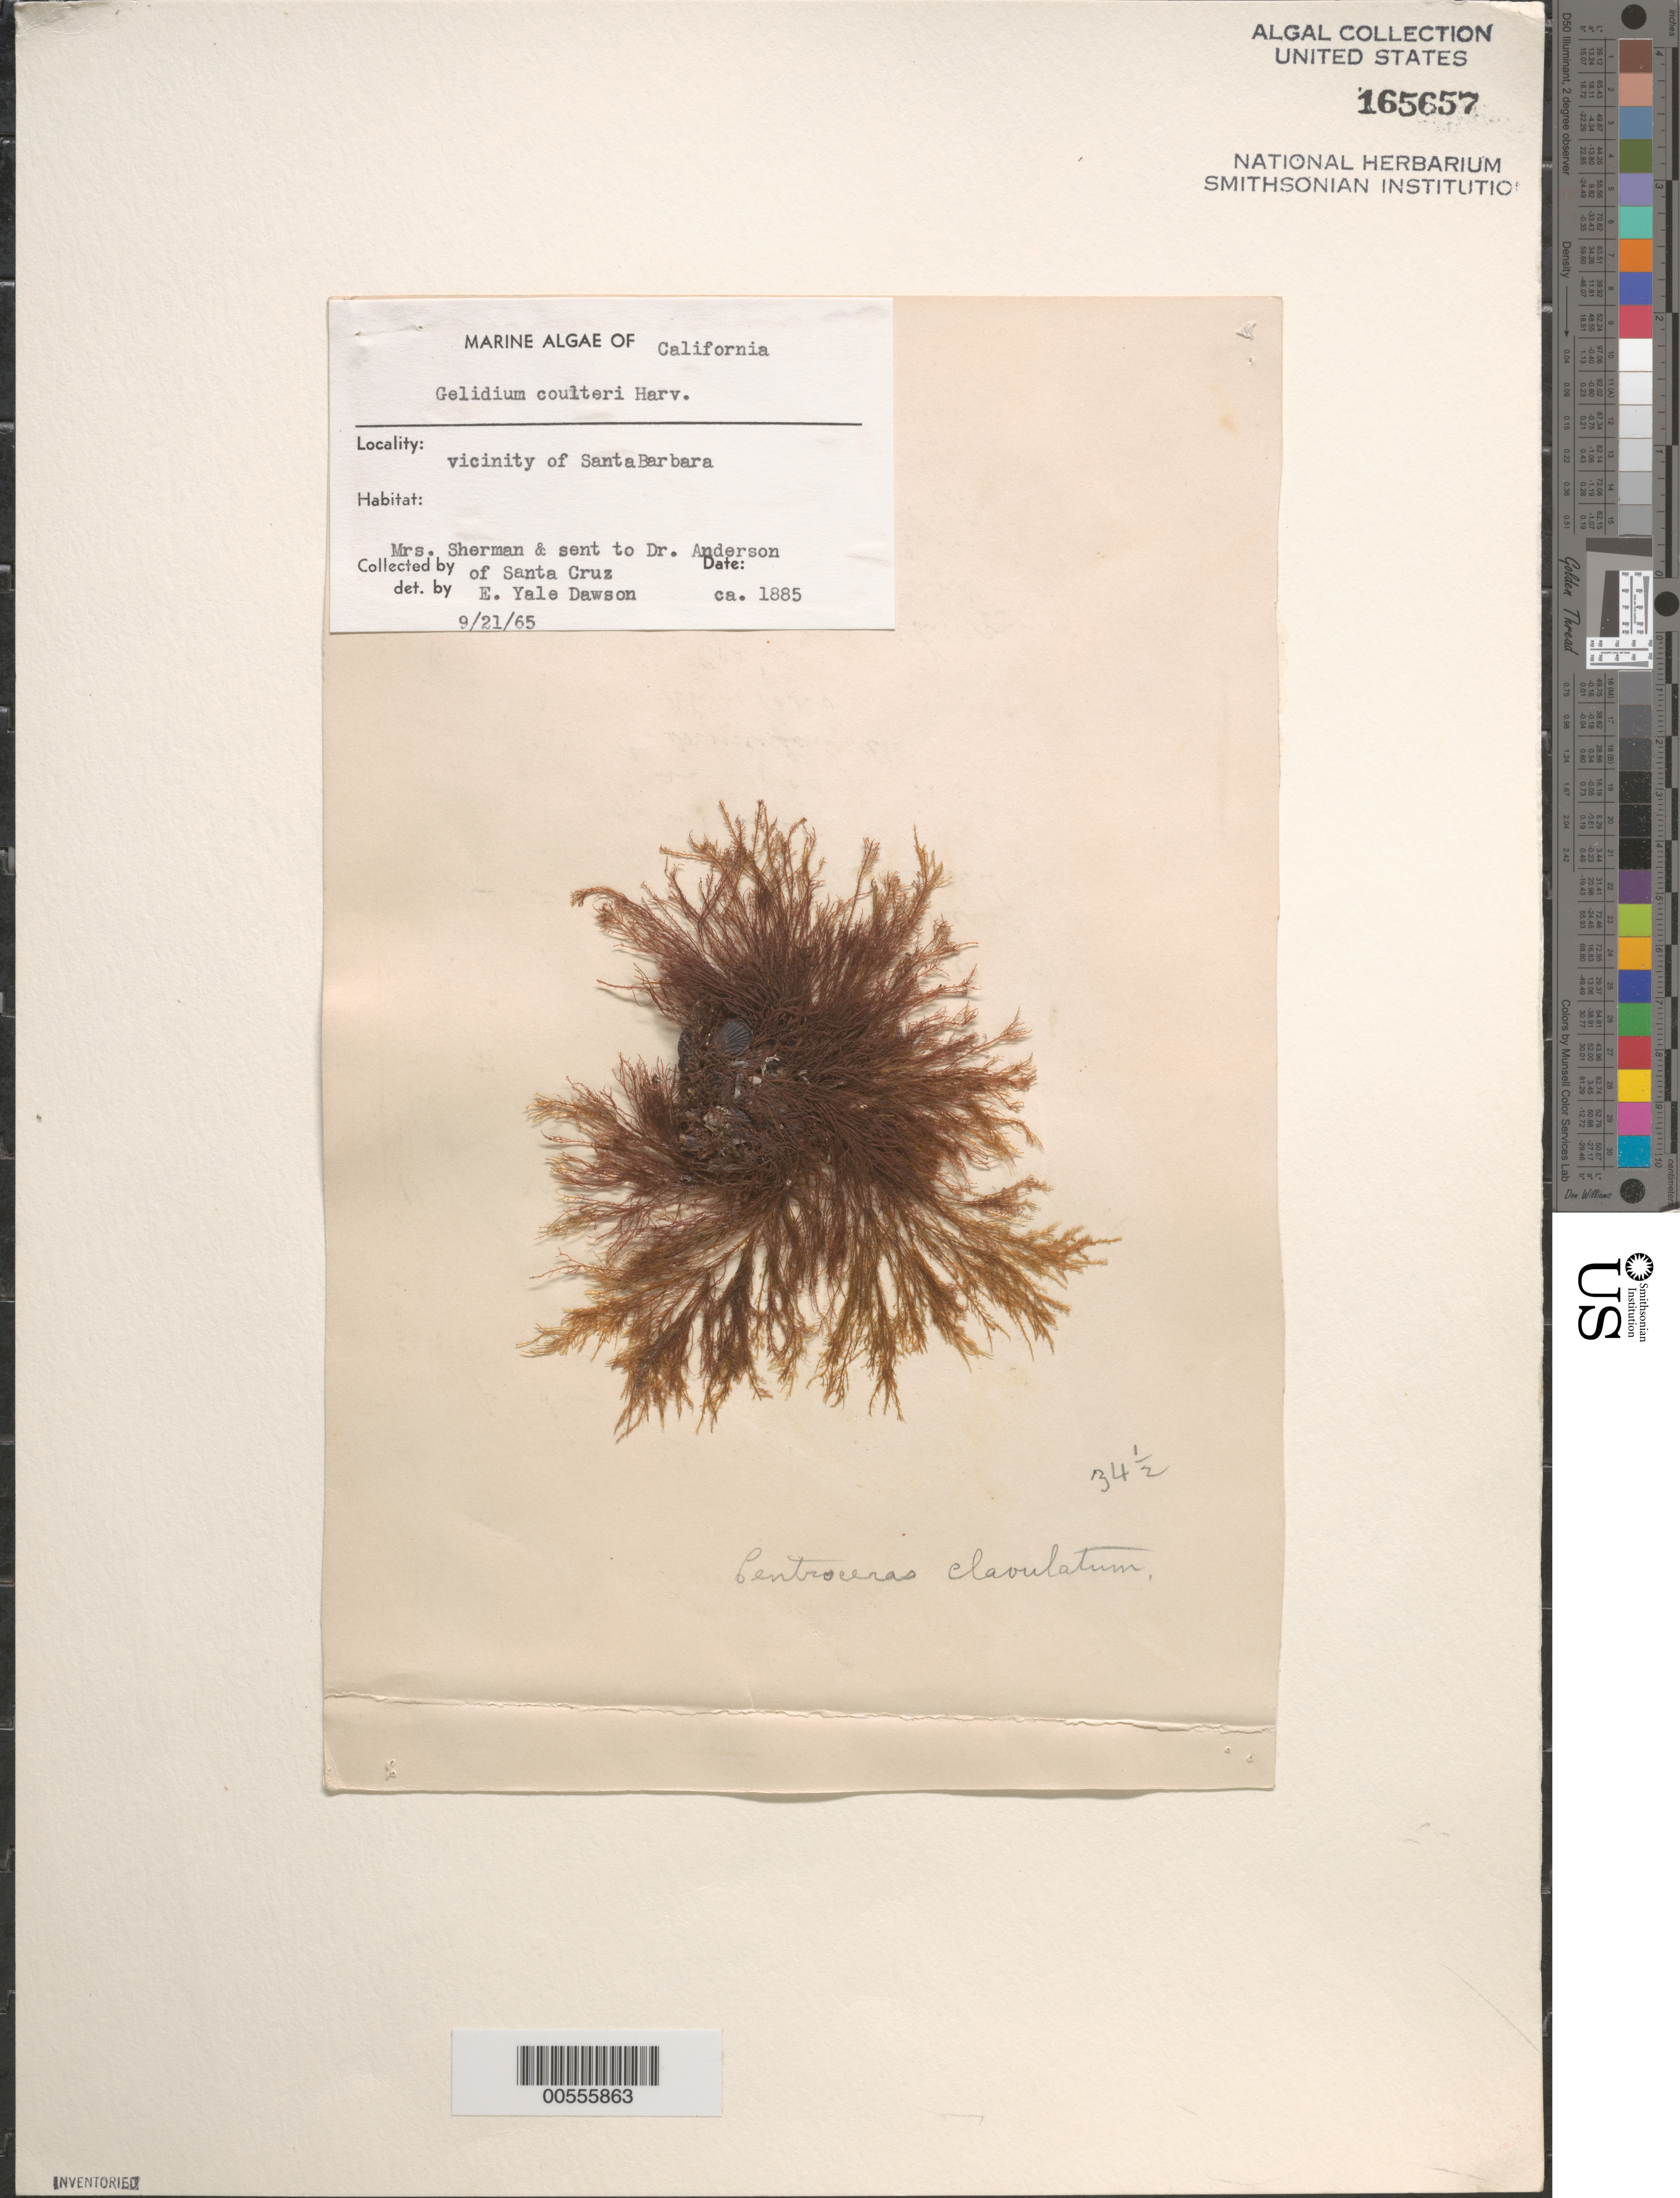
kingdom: Plantae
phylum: Rhodophyta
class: Florideophyceae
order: Gelidiales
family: Gelidiaceae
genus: Gelidium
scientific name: Gelidium coulteri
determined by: Dawson, E. Y.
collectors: M. Sherman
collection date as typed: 1885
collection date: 1885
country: United States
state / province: California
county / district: Santa Barbara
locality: Santa Barbara area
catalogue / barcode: US 165657